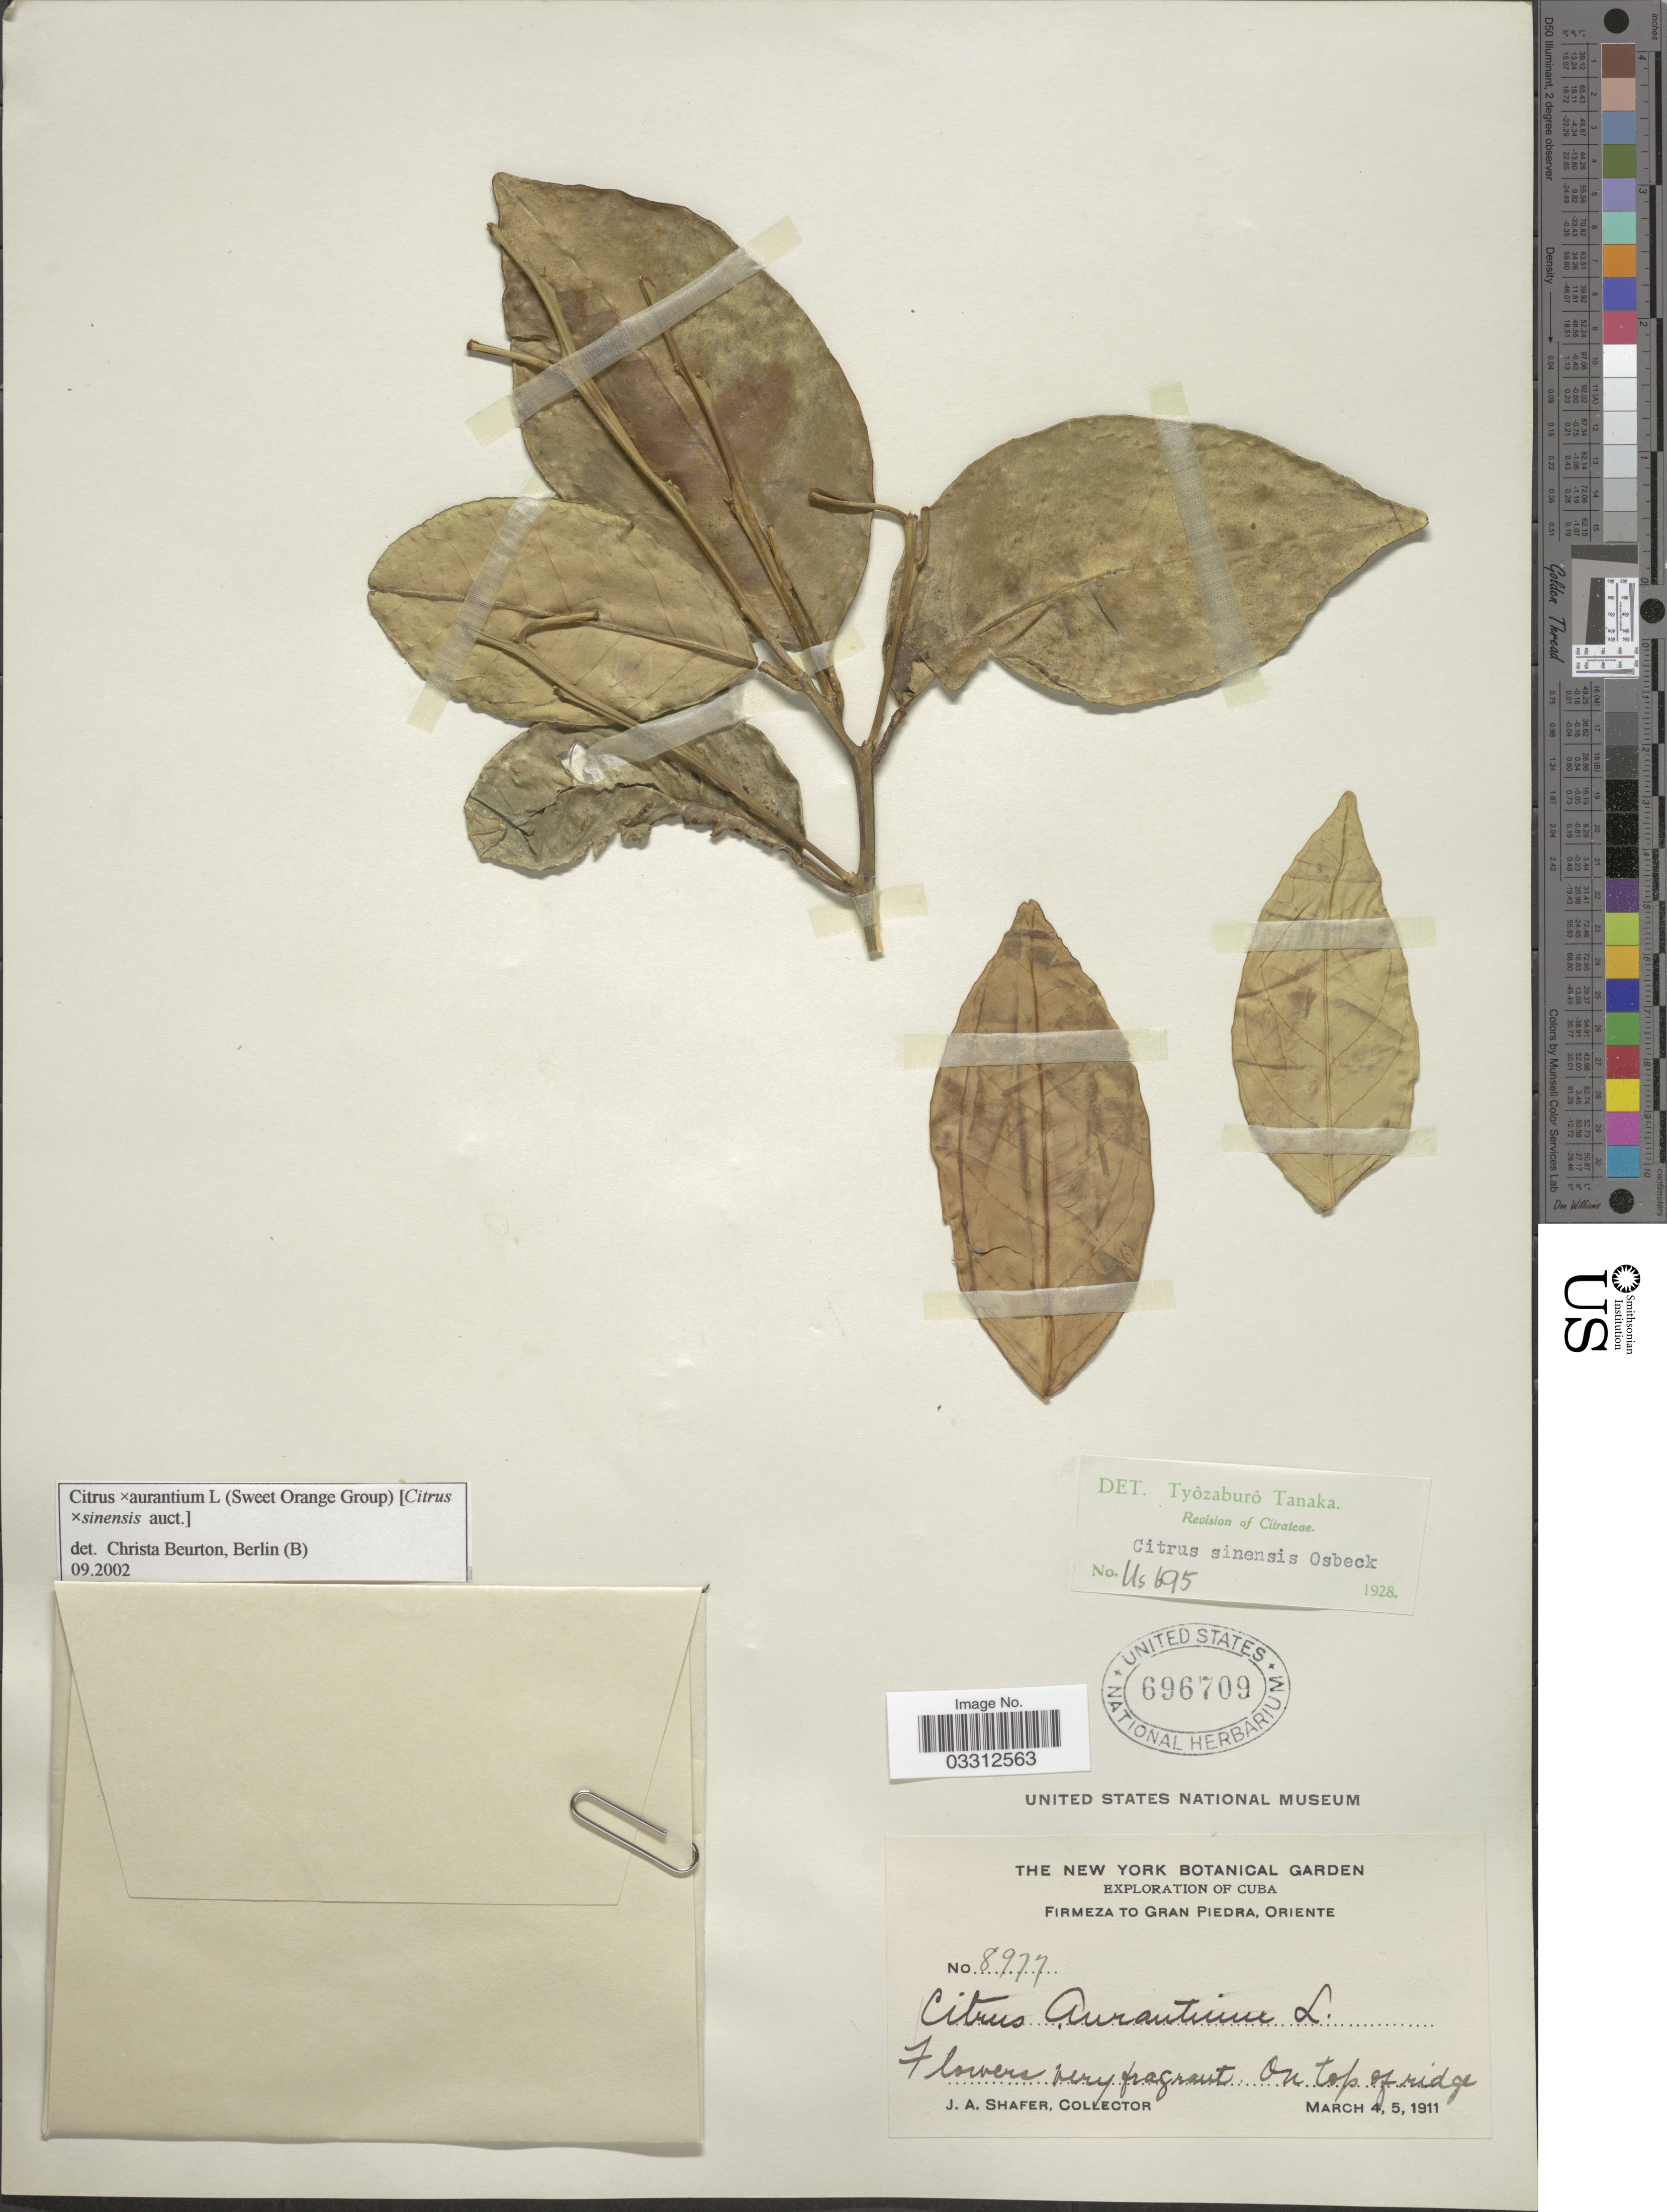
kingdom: Plantae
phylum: Tracheophyta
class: Magnoliopsida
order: Sapindales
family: Rutaceae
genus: Citrus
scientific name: Citrus x aurantium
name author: L.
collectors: J. A. Shafer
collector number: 8977*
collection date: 1911-03-04/1911-03-05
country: Cuba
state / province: Oriente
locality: Firmeza to Gran Piedra, Oriente.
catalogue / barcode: US 696709